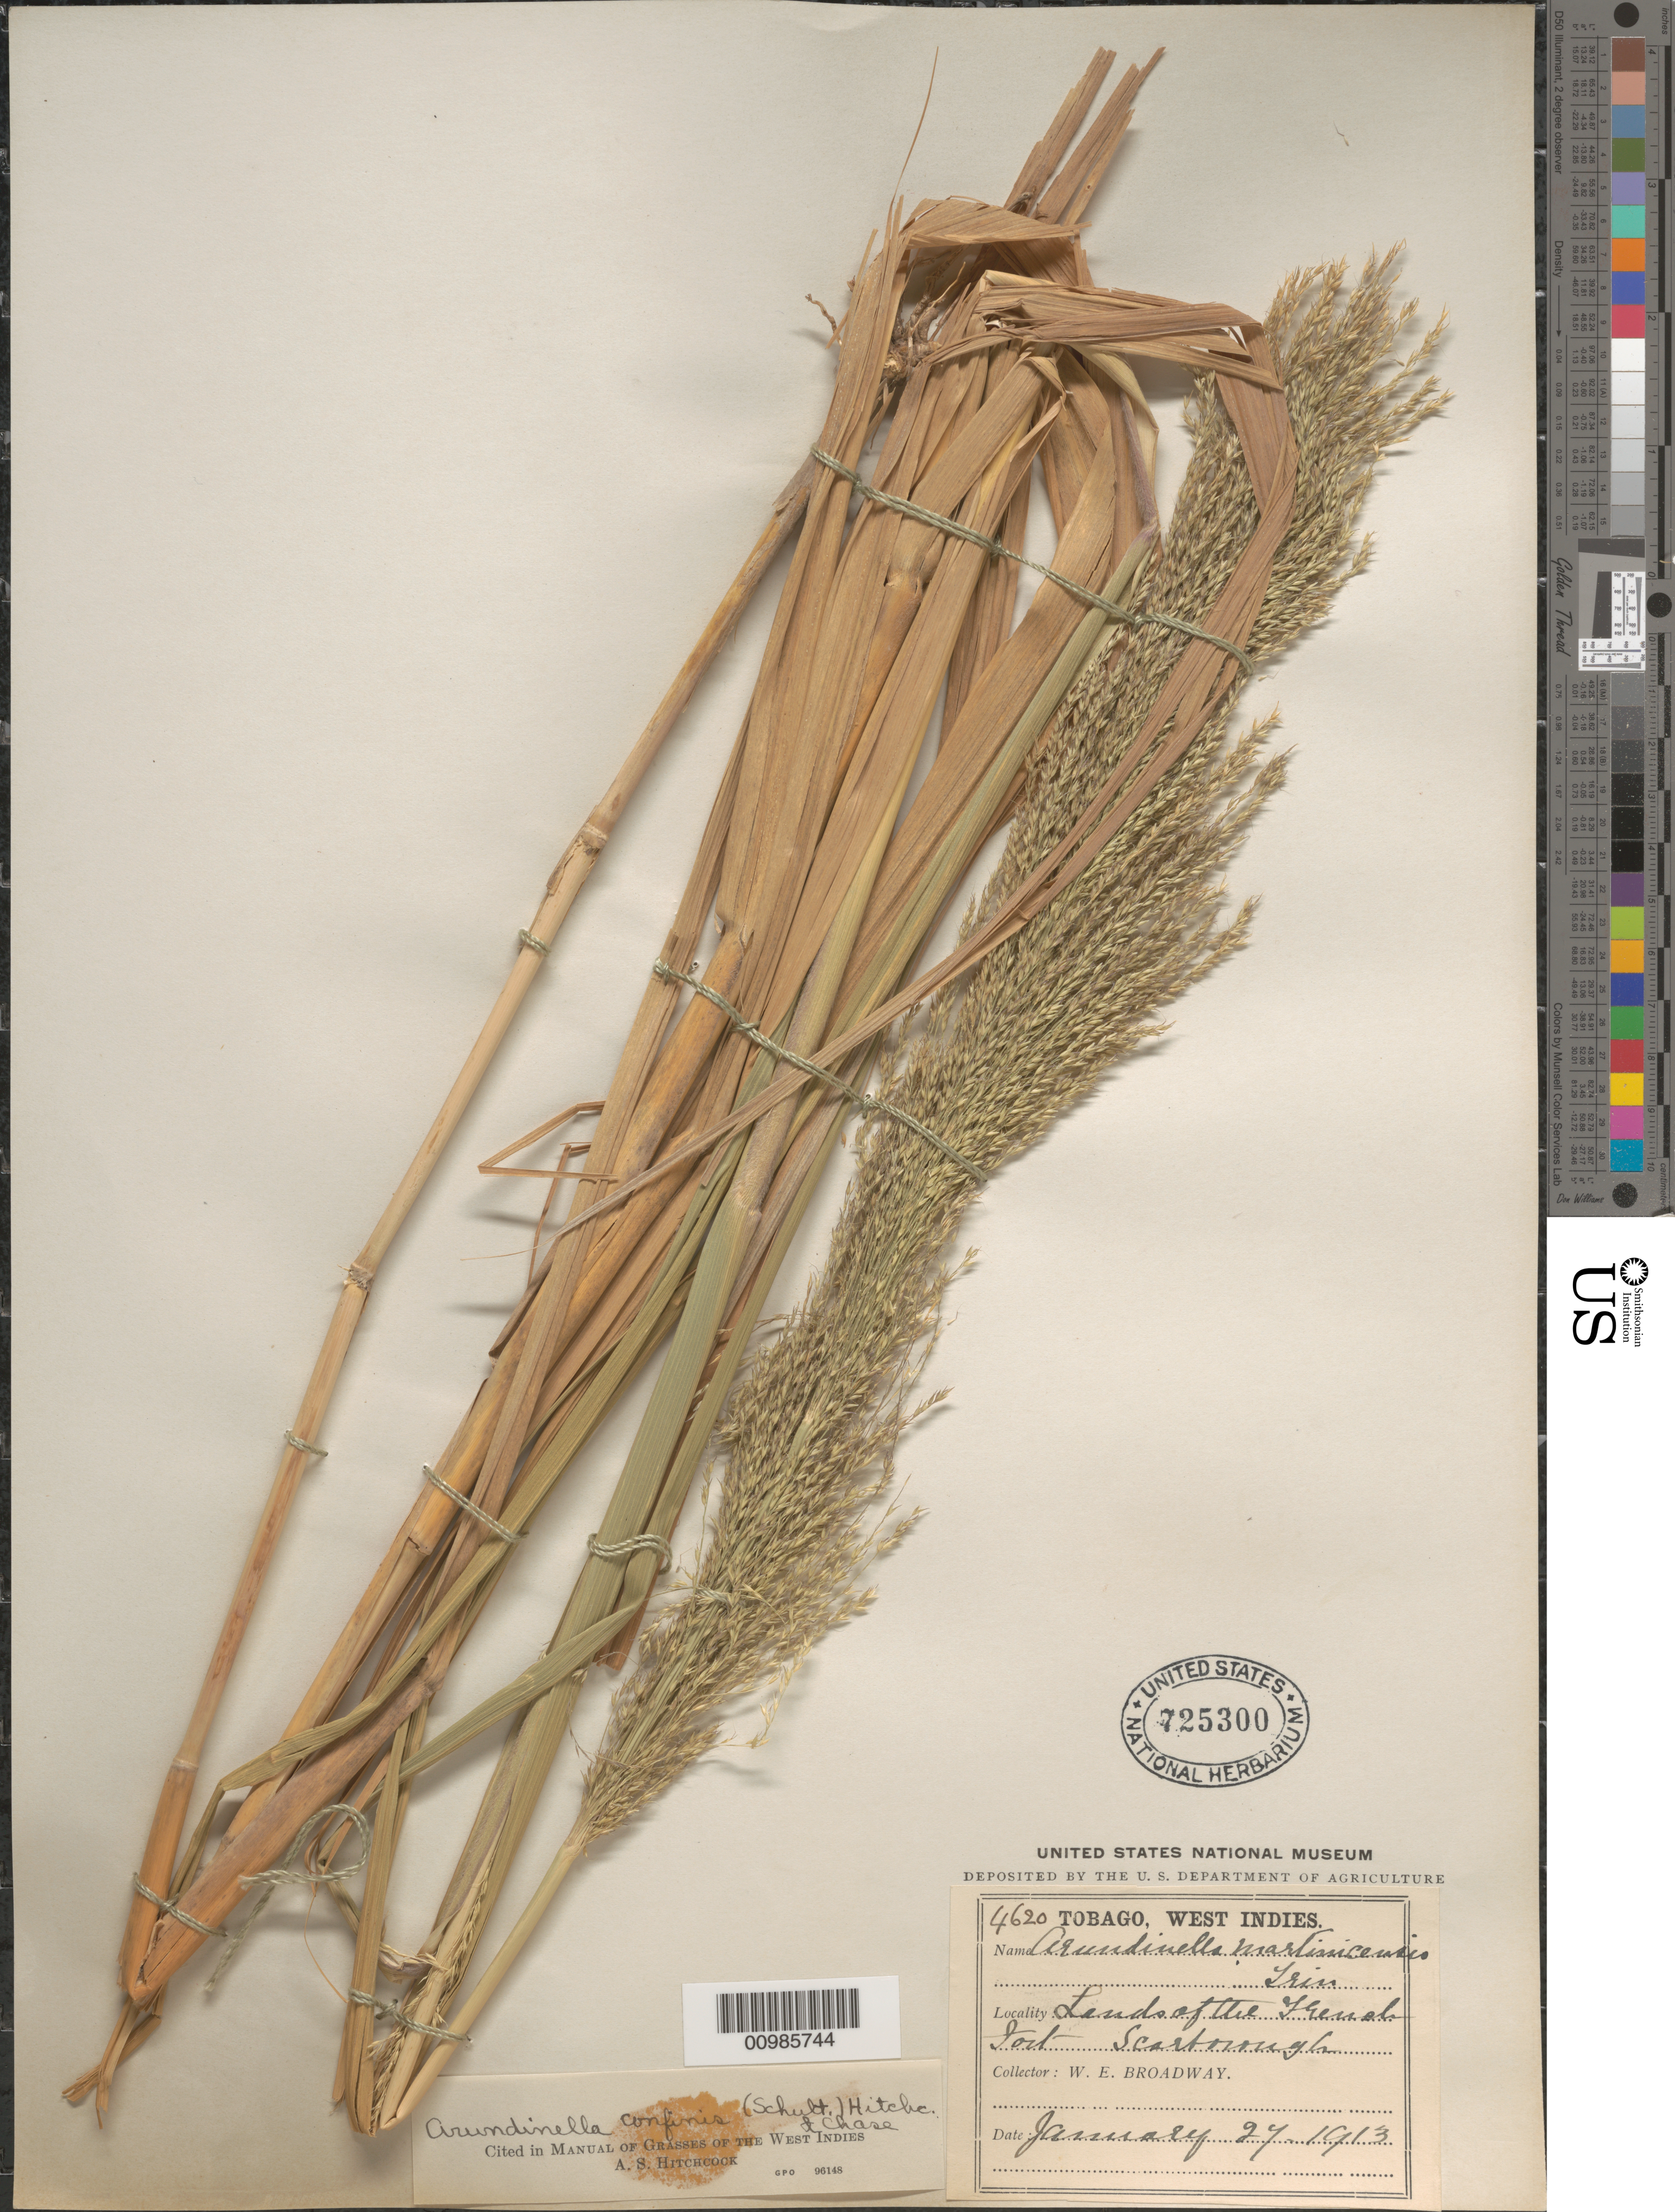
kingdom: Plantae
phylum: Tracheophyta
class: Liliopsida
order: Poales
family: Poaceae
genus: Arundinella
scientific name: Arundinella hispida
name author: (Humb. & Bonpl. ex Willd.) Kuntze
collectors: W. E. Broadway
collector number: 4620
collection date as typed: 29 Jan 1913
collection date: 1913-01-29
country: Trinidad and Tobago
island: Tobago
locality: Fort Scarborough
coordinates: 0 N, 0 E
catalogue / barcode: US 725300